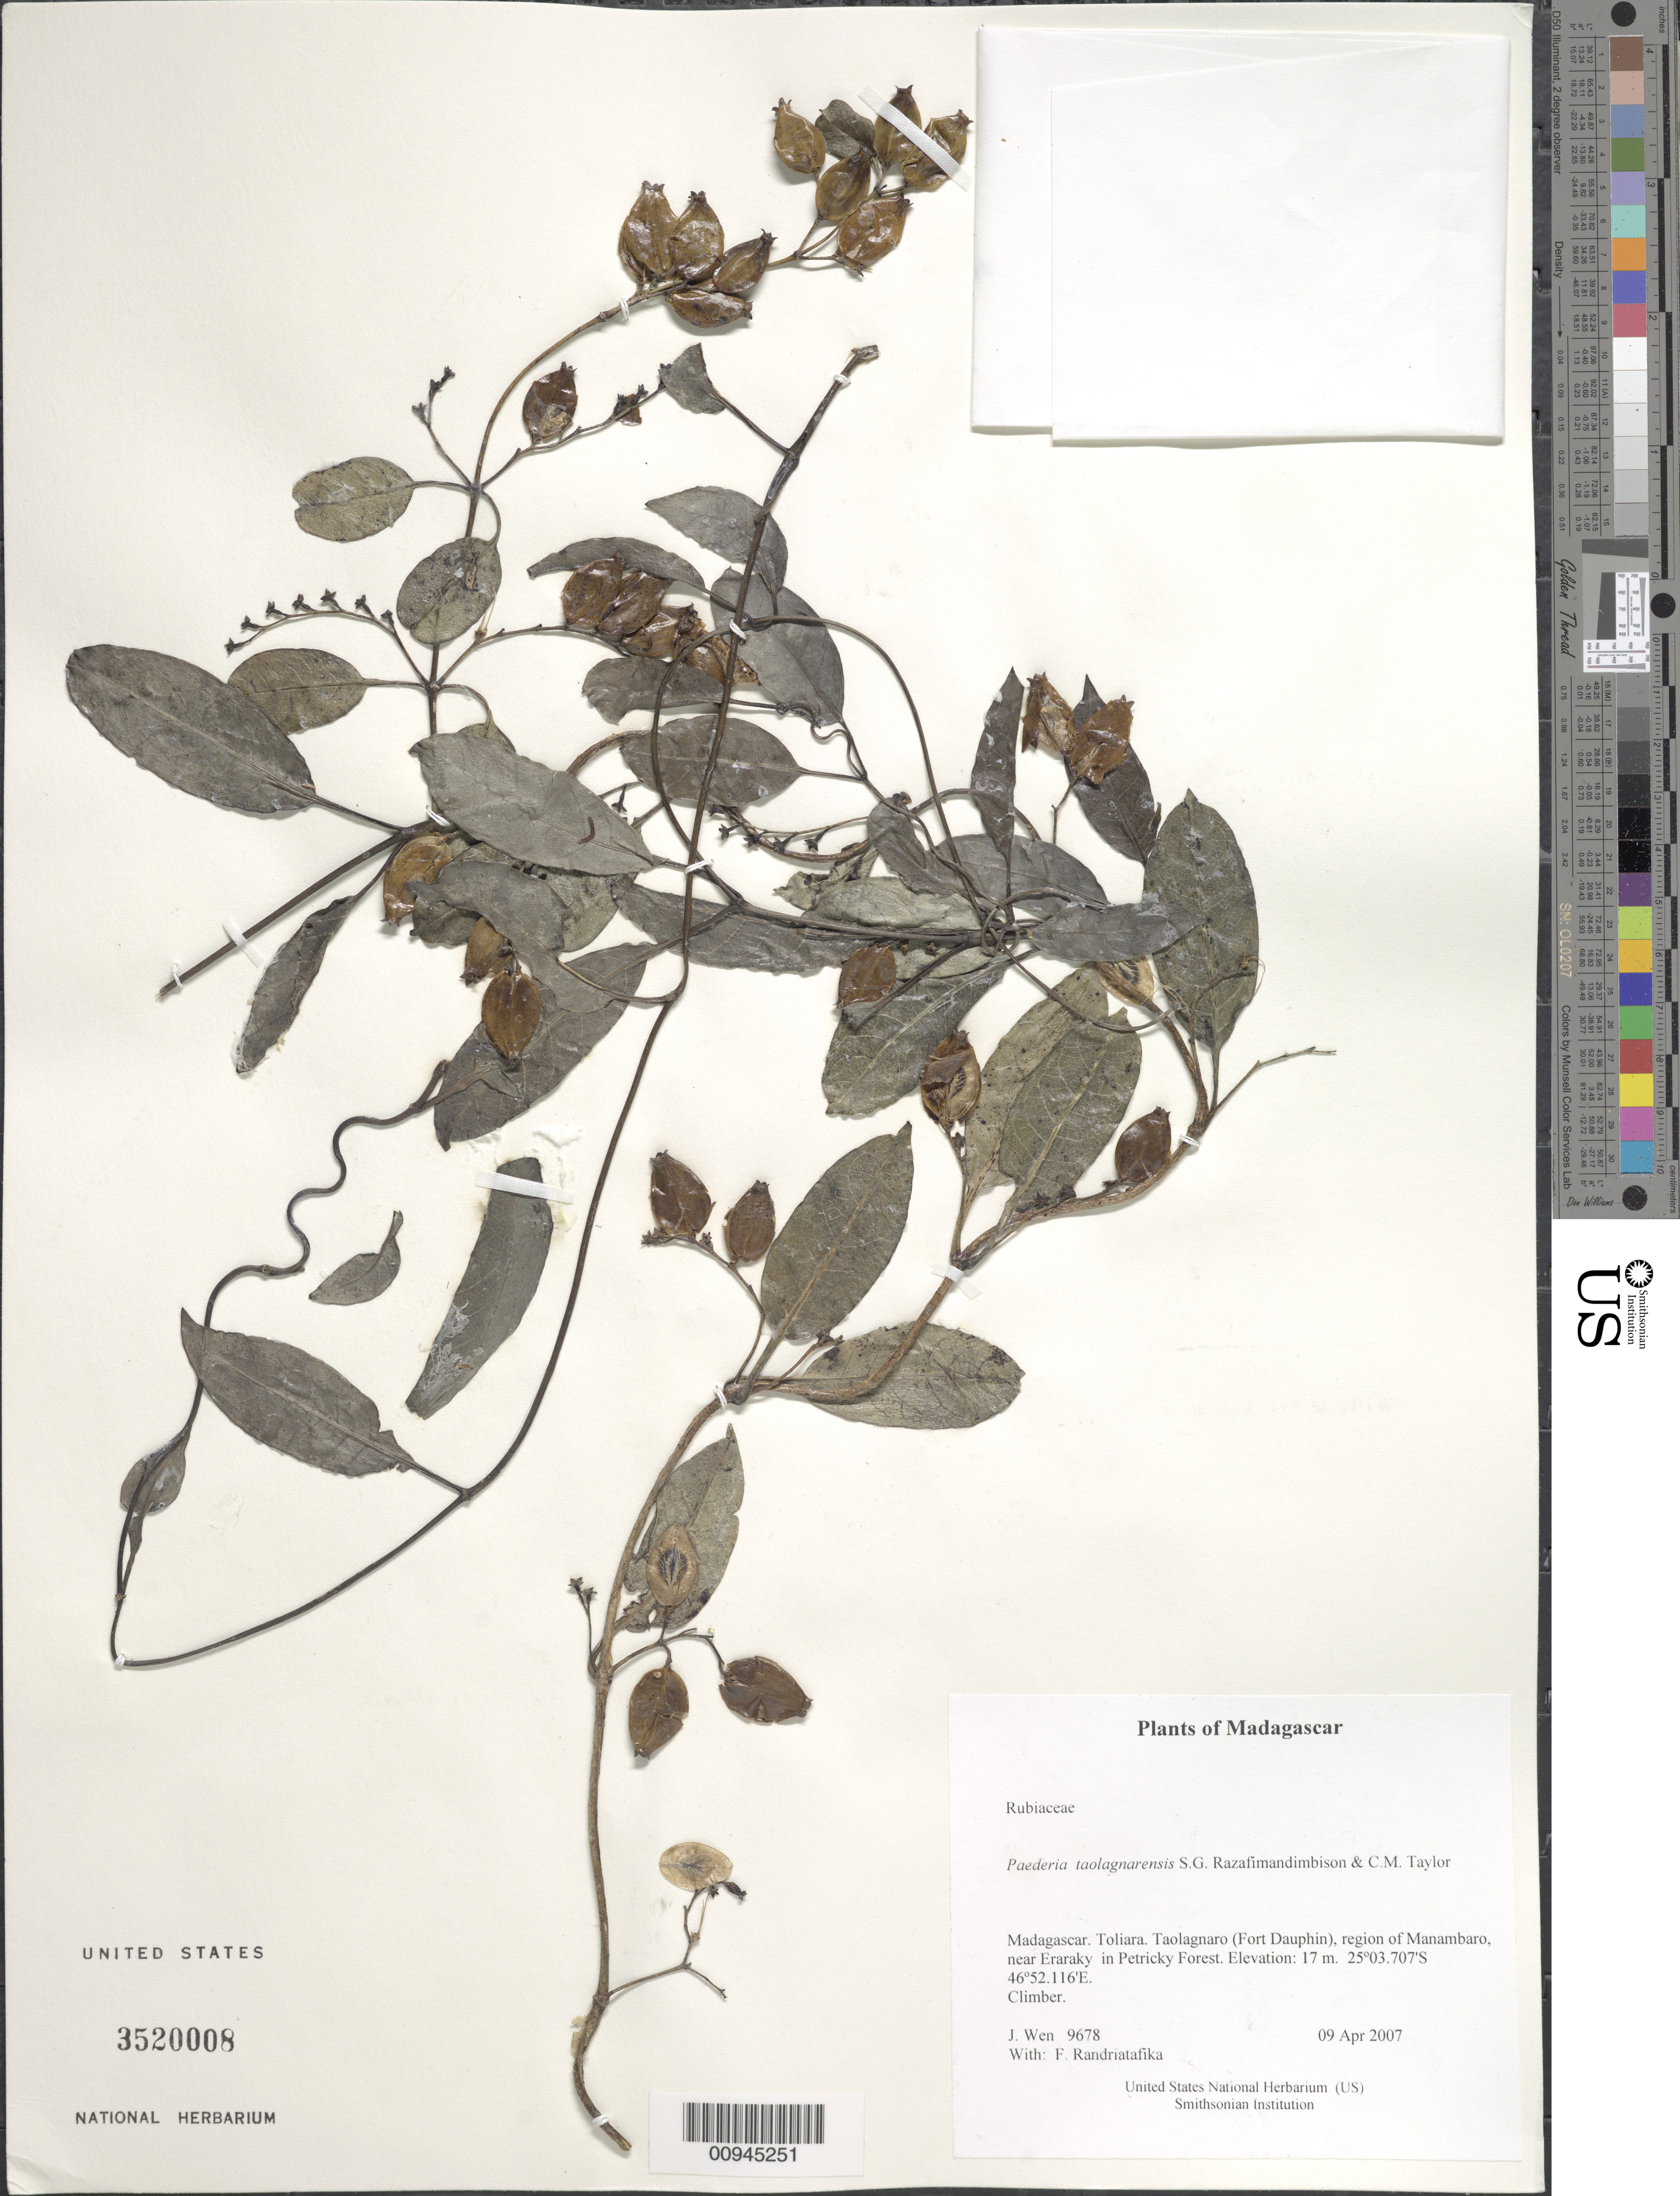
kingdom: Plantae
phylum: Tracheophyta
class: Magnoliopsida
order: Gentianales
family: Rubiaceae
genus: Paederia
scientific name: Paederia taolagnarensis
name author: Razafim. & C.M. Taylor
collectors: J. Wen & F. Randriatafika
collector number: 9678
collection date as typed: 09 Apr 2007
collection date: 2007-04-09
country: Madagascar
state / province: Anosy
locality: Taolagnaro (Fort Dauphin), region of Manambaro, near Eraraky in Petricky Forest.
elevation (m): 17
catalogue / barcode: US 3520008